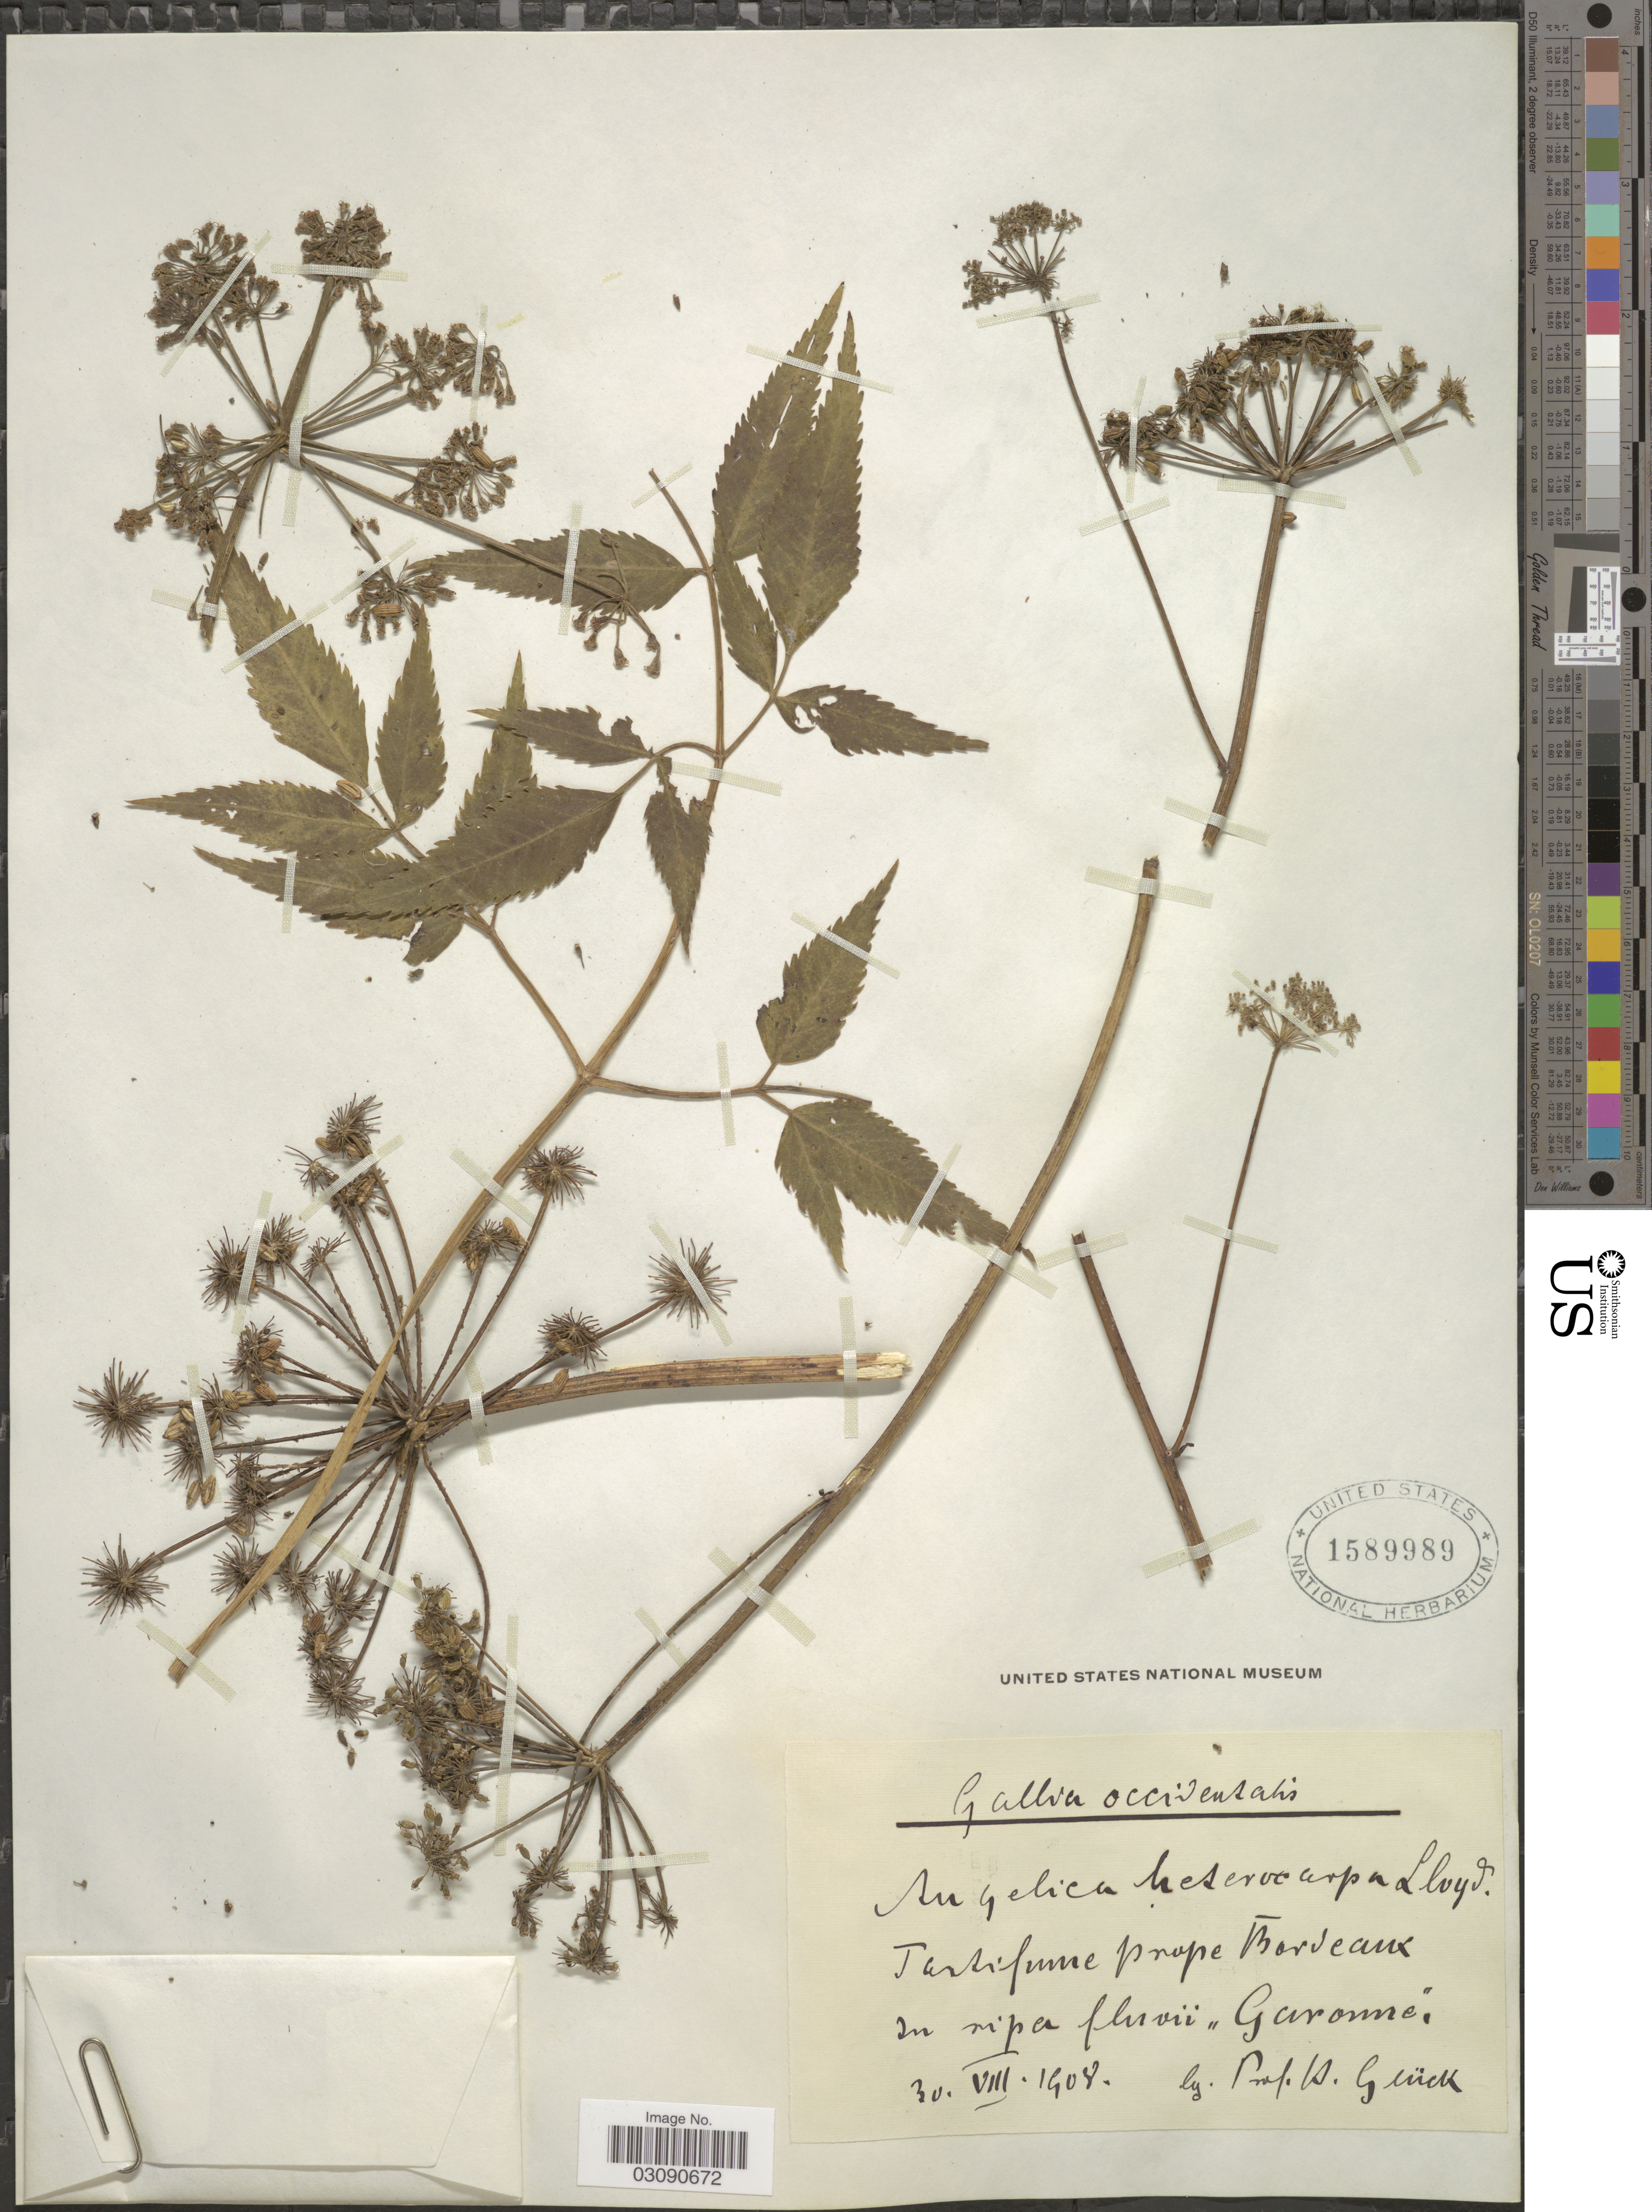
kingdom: Plantae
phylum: Tracheophyta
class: Magnoliopsida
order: Apiales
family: Apiaceae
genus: Angelica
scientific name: Angelica heterocarpa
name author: M.J. Lloyd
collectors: H. Glück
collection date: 1908-08-30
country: France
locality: Occidentalis, Tartifume prope Bordeaux, In ripa fluvii, "Garonne".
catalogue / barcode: US 1589989